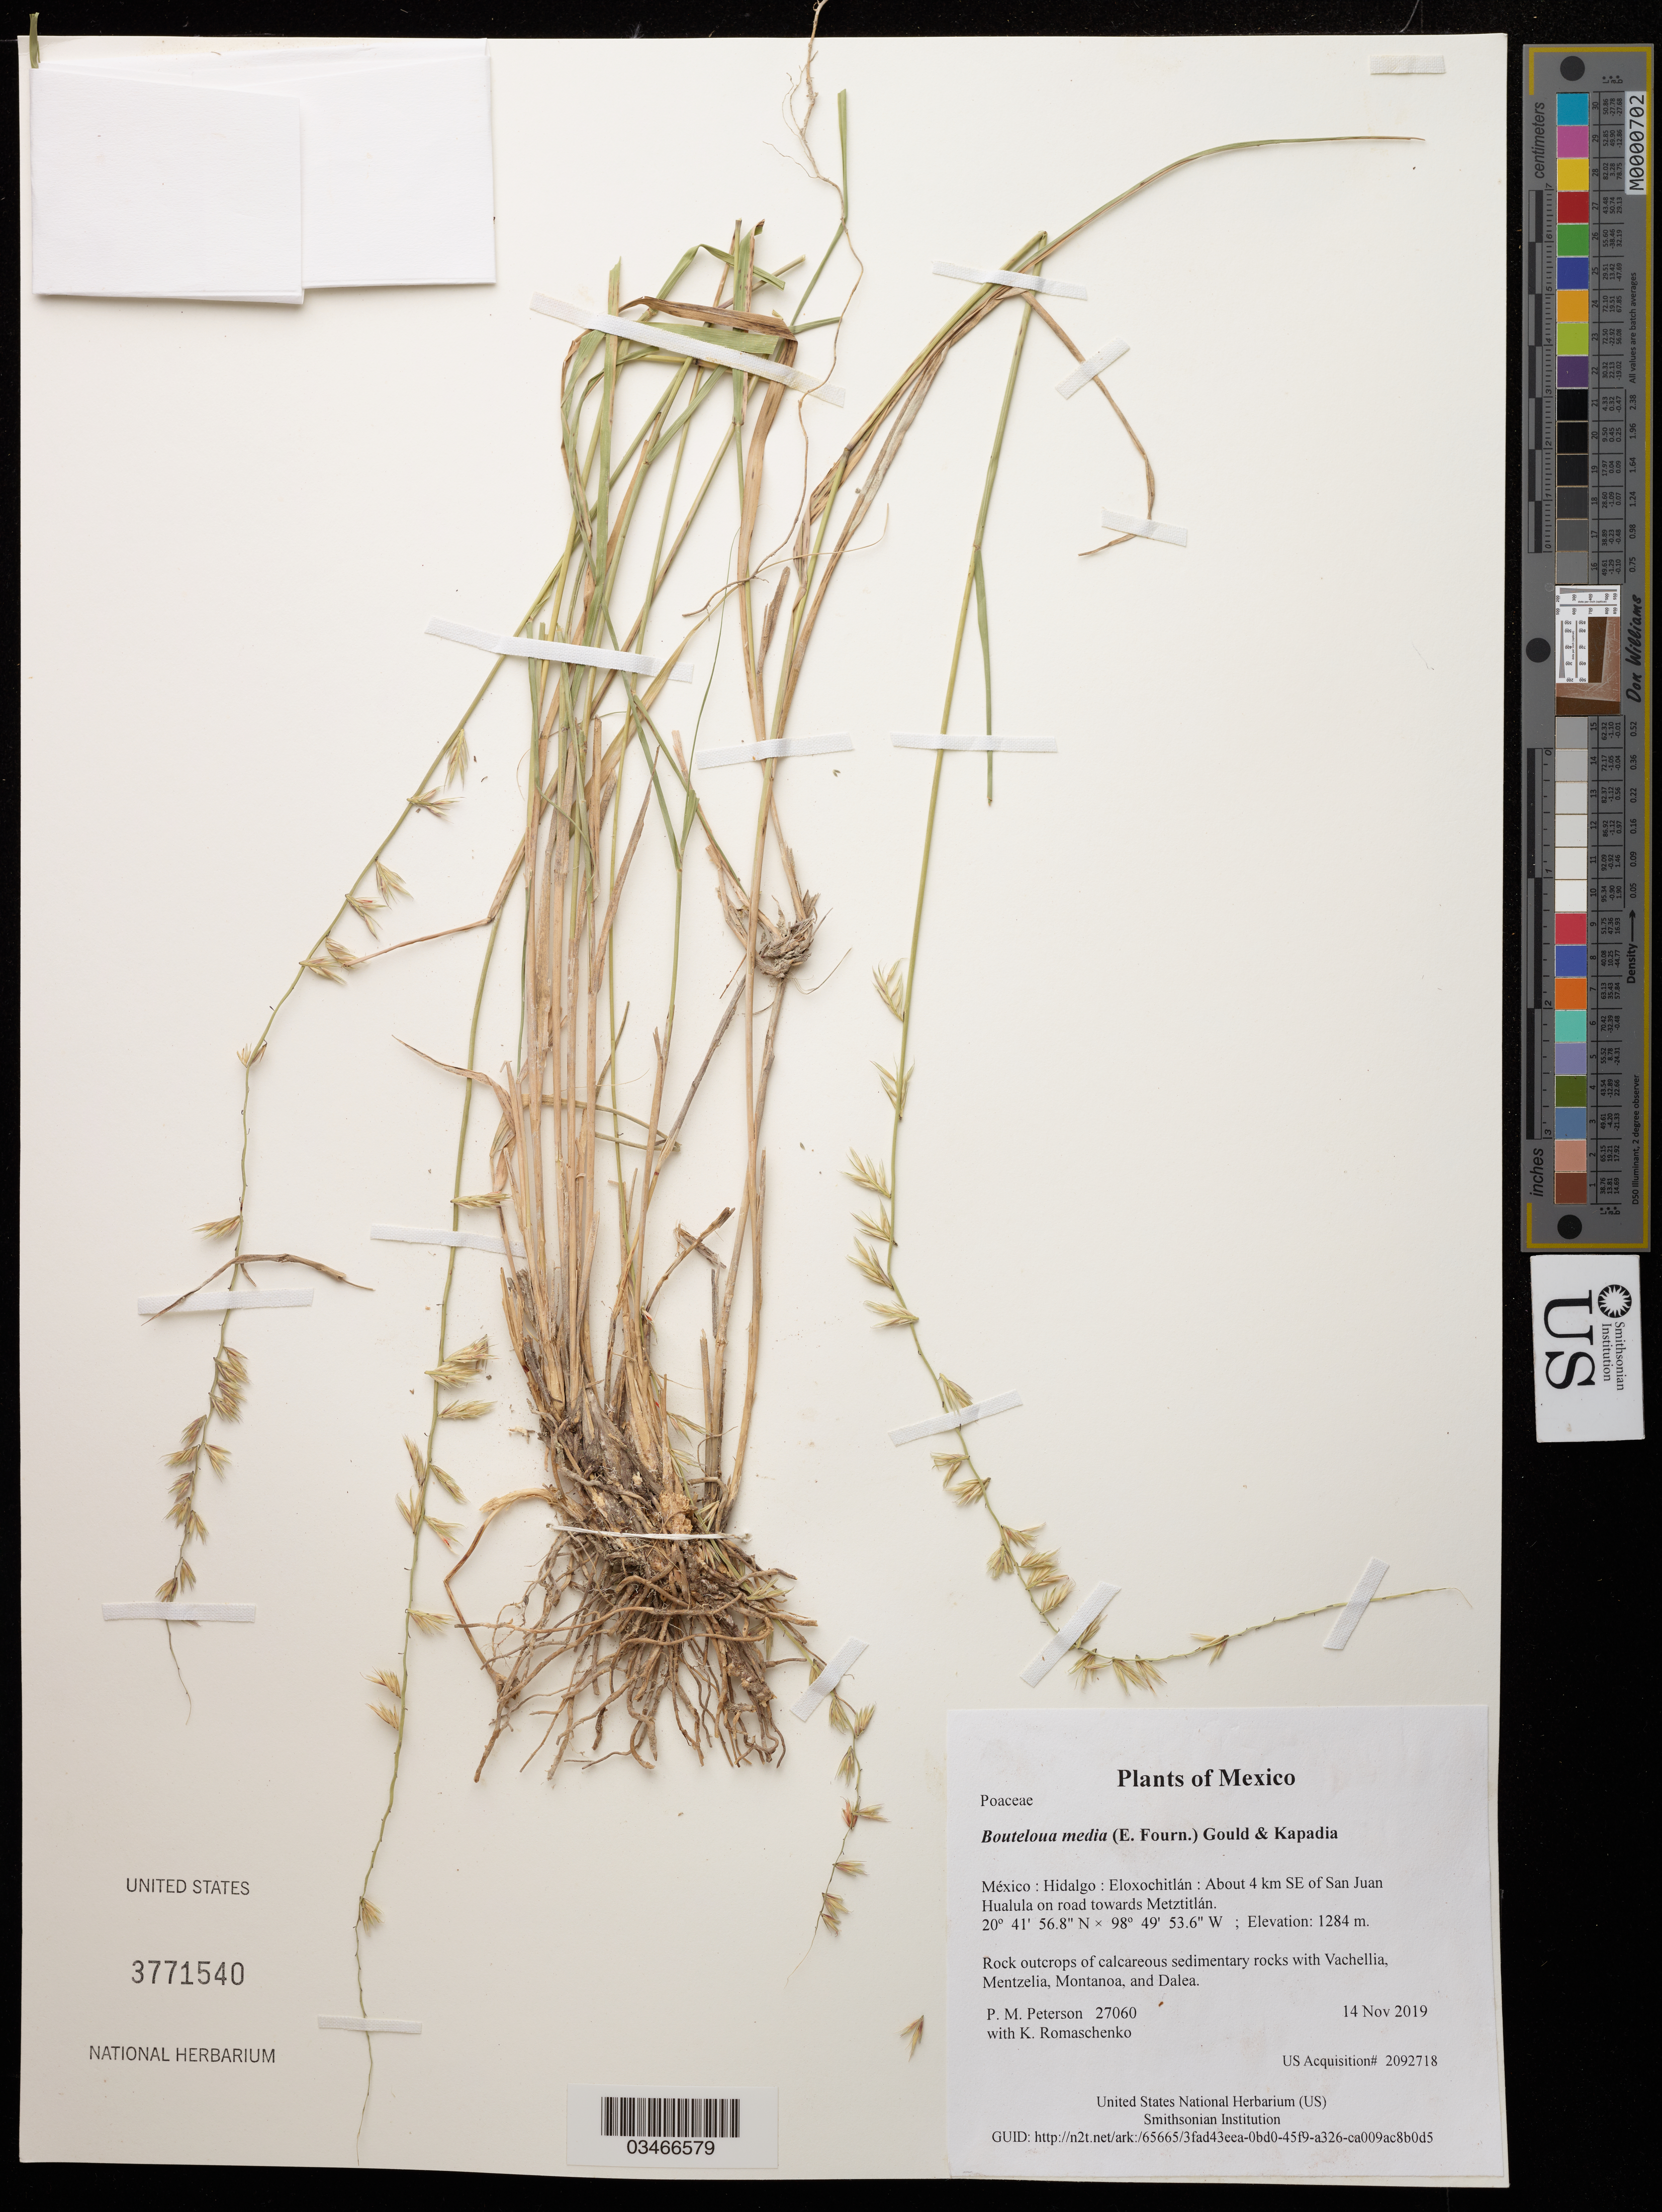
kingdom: Plantae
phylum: Tracheophyta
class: Liliopsida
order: Poales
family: Poaceae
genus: Bouteloua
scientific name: Bouteloua media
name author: (E. Fourn.) Gould & Kapadia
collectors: P. M. Peterson & K. Romaschenko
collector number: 27060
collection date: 2019-11-14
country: México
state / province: Hidalgo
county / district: Eloxochitlán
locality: About 4 km SE of San Juan Hualula on road towards Metztitlán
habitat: Rock outcrops of calcareous sedimentary rocks with Vachellia, Mentzelia, Montanoa, and Dalea.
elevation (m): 1284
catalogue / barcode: US 3771540